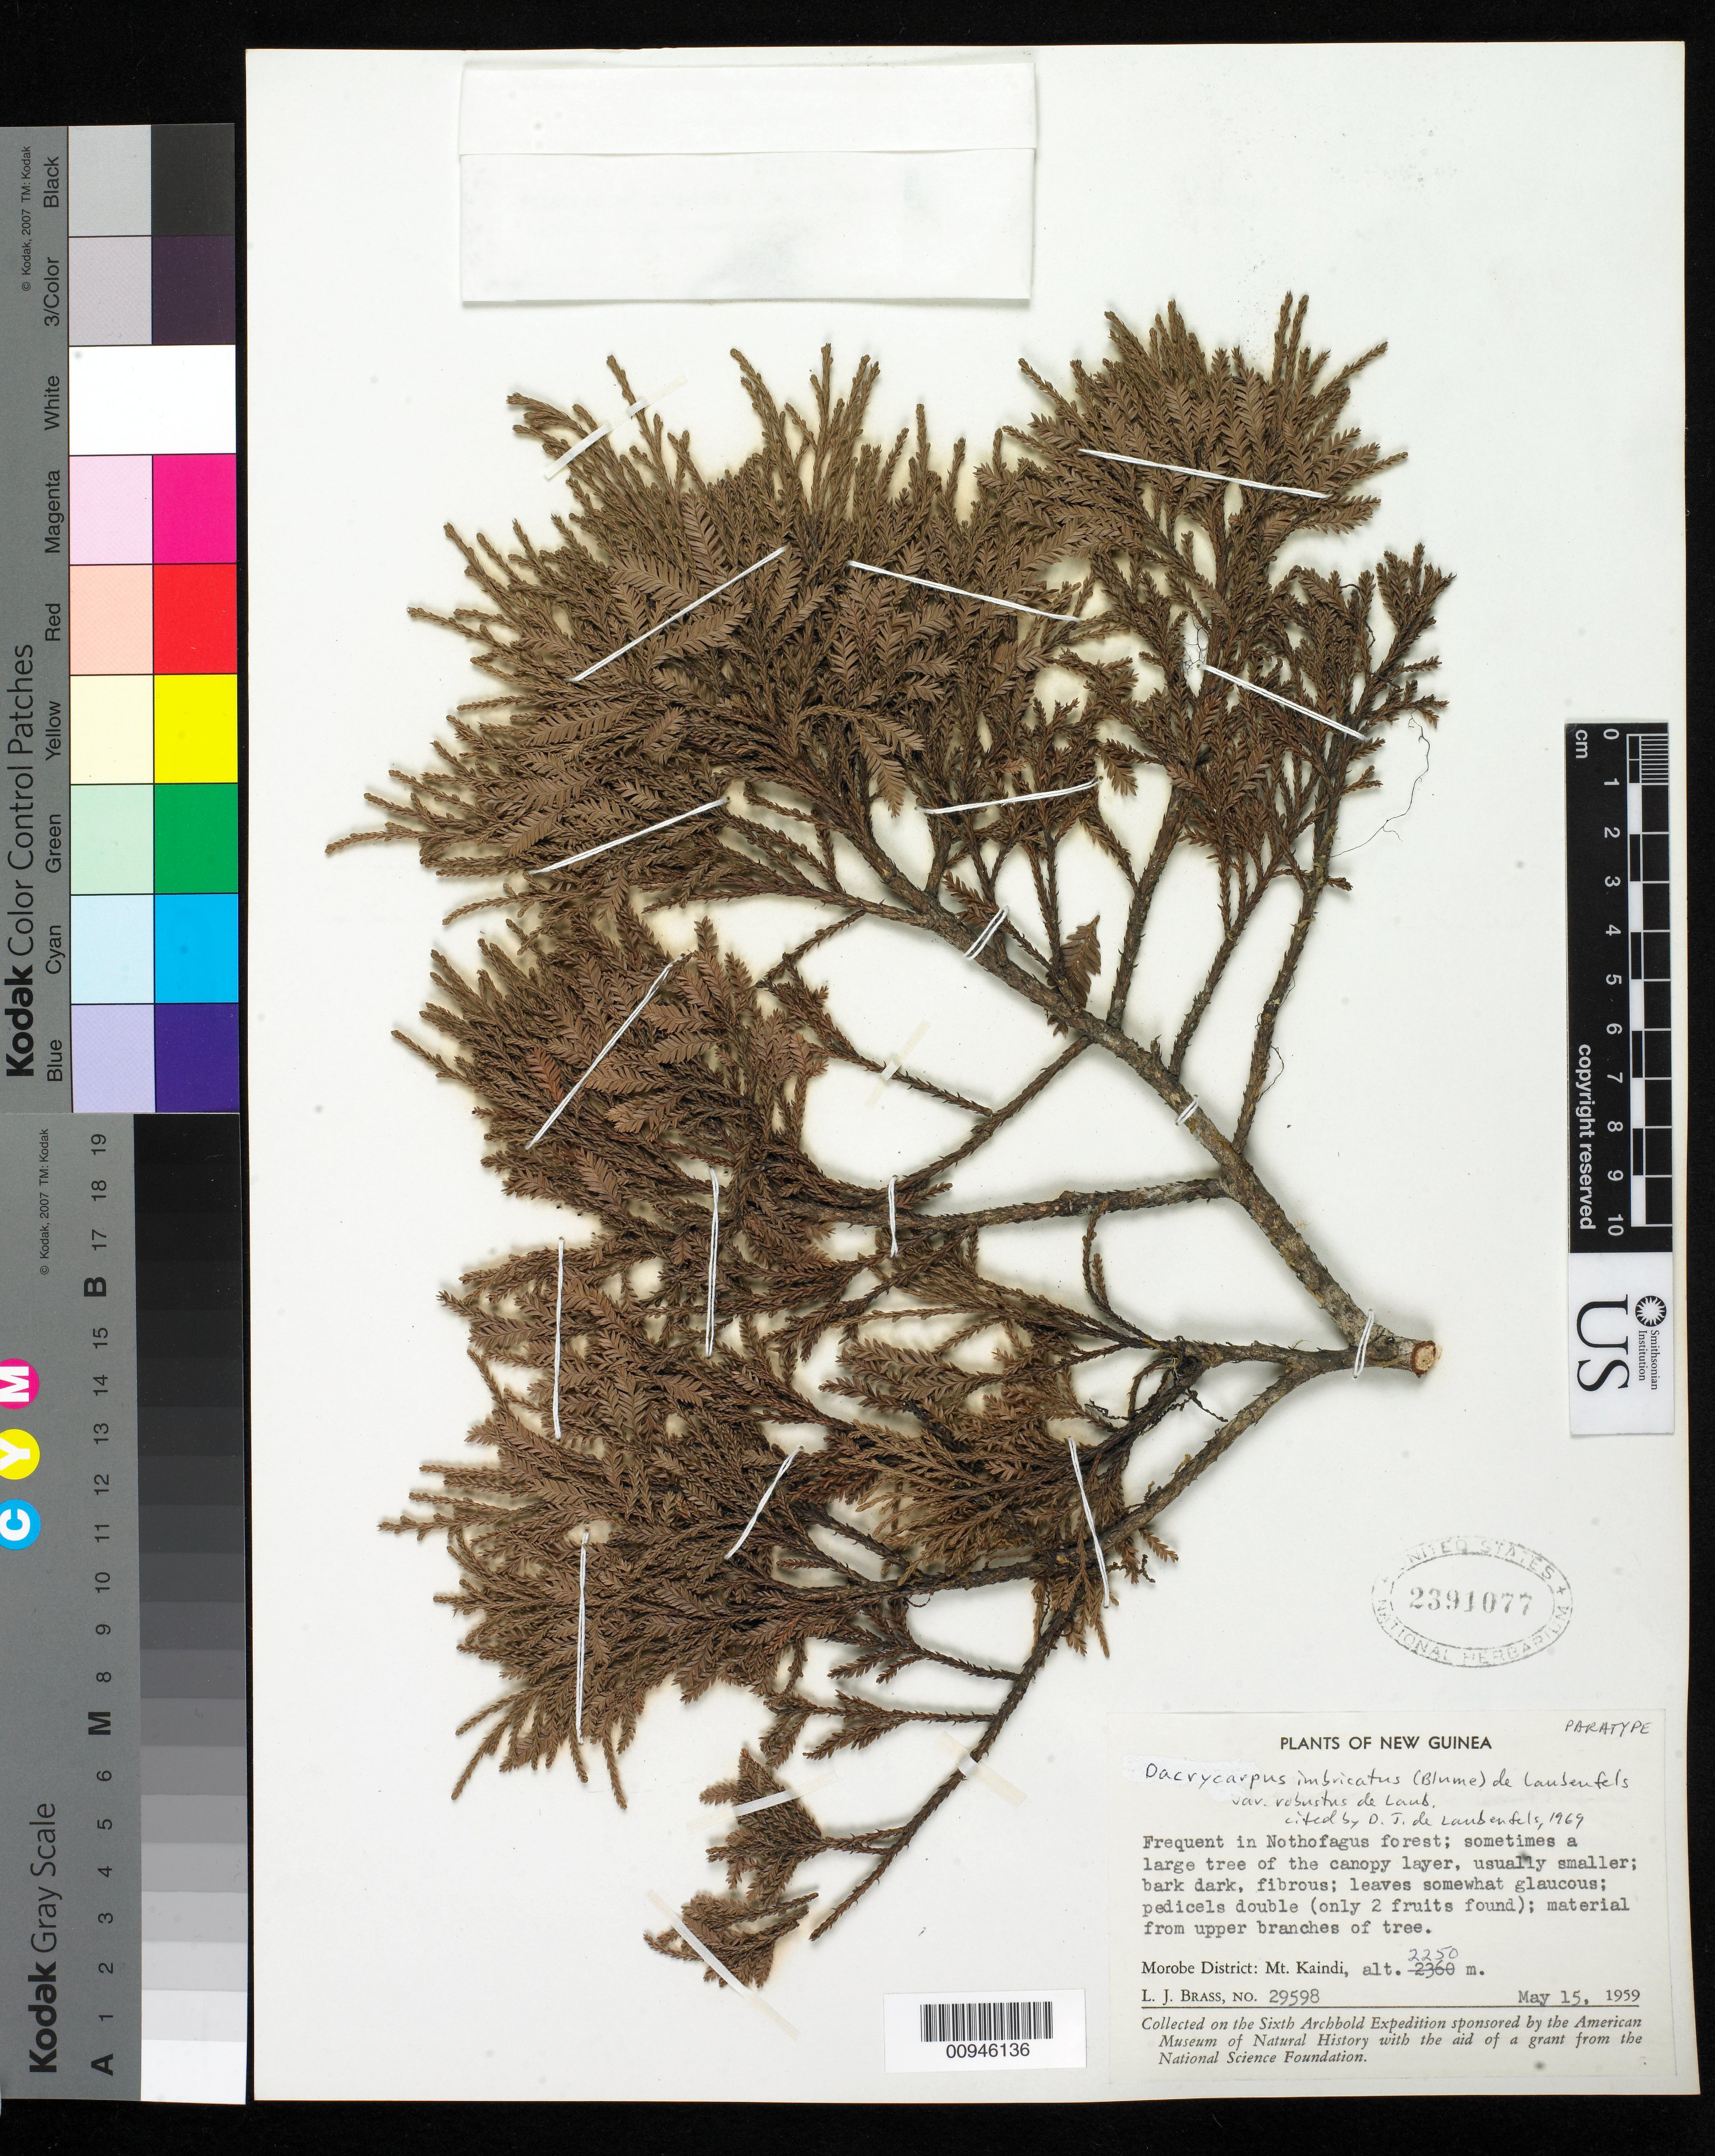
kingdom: Plantae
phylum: Tracheophyta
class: Pinopsida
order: Pinales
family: Podocarpaceae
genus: Dacrycarpus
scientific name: Dacrycarpus imbricatus var. robustus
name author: de Laub.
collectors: L. J. Brass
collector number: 29598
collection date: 1959-05-15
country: Papua New Guinea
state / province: Morobe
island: New Guinea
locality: Mt. Kaindi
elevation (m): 2250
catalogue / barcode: US 2391077